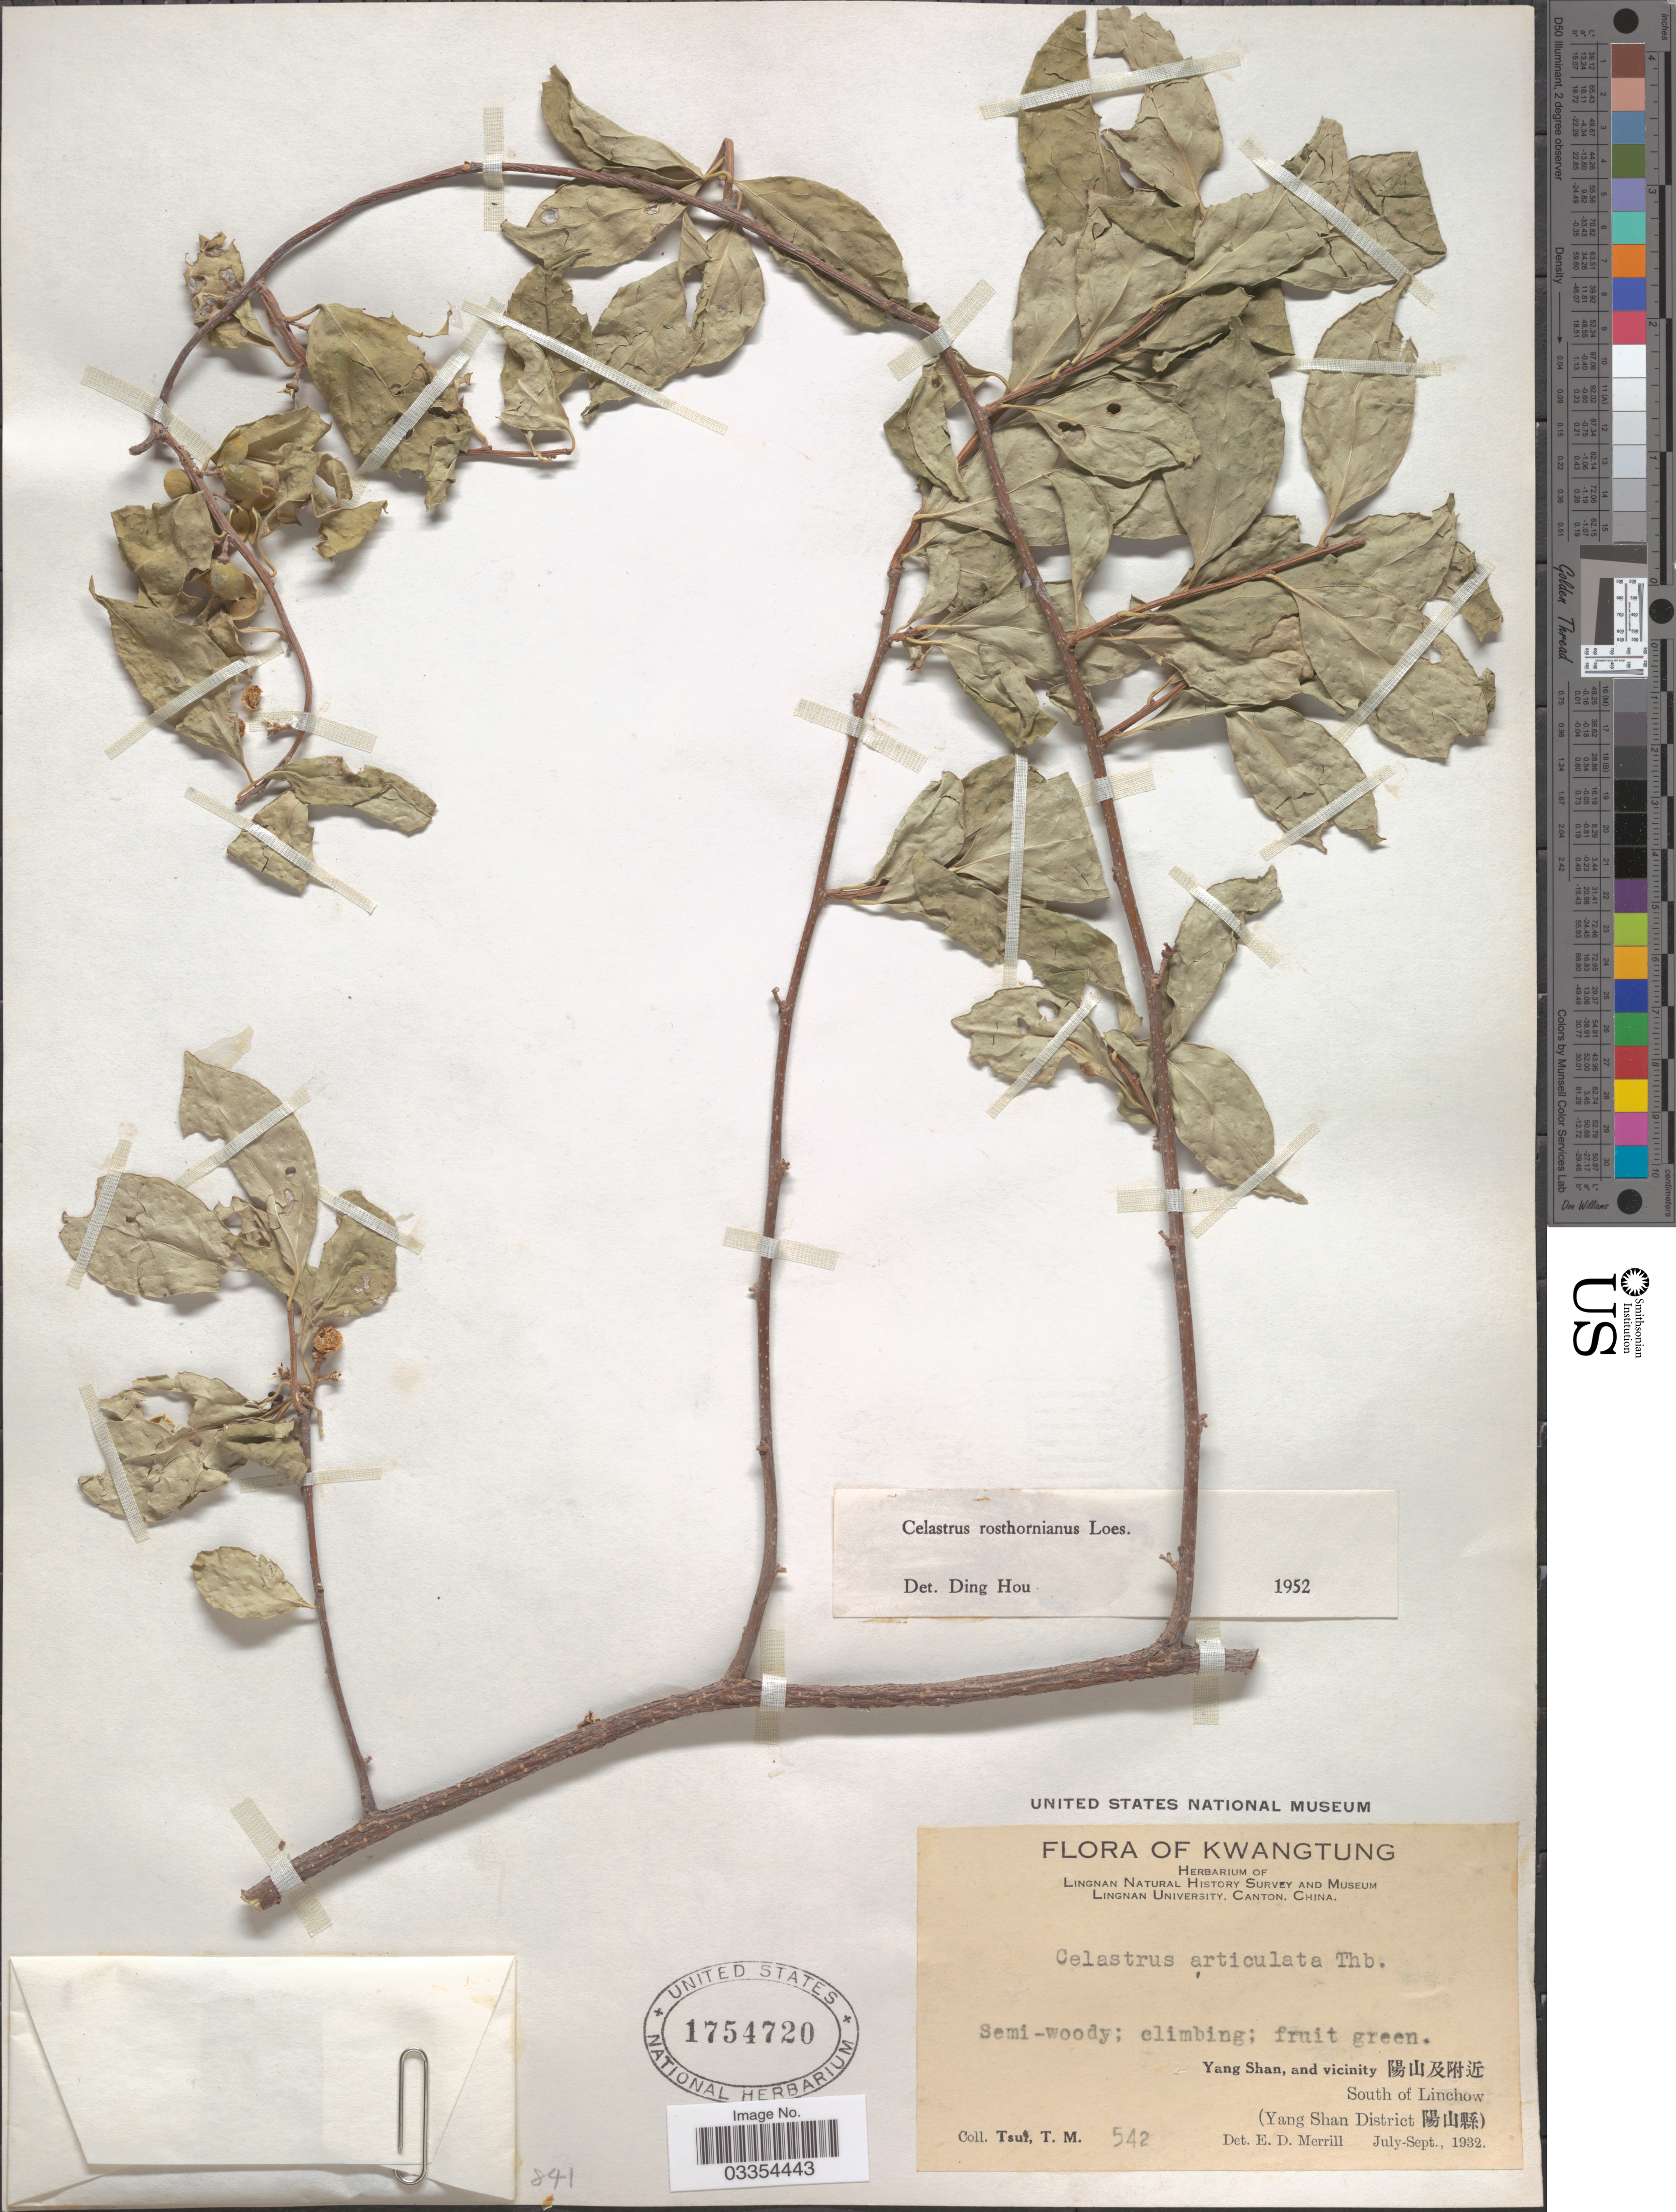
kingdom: Plantae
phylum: Tracheophyta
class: Magnoliopsida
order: Celastrales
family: Celastraceae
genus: Celastrus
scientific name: Celastrus rosthornianus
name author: Loes.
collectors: T. Tsui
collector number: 542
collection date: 1932-07/1932-09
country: China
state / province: Guangdong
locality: Kwangtung, Yang Shan, and vicinity X, South of Linchow (Yang Shan District X).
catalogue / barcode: US 1754720